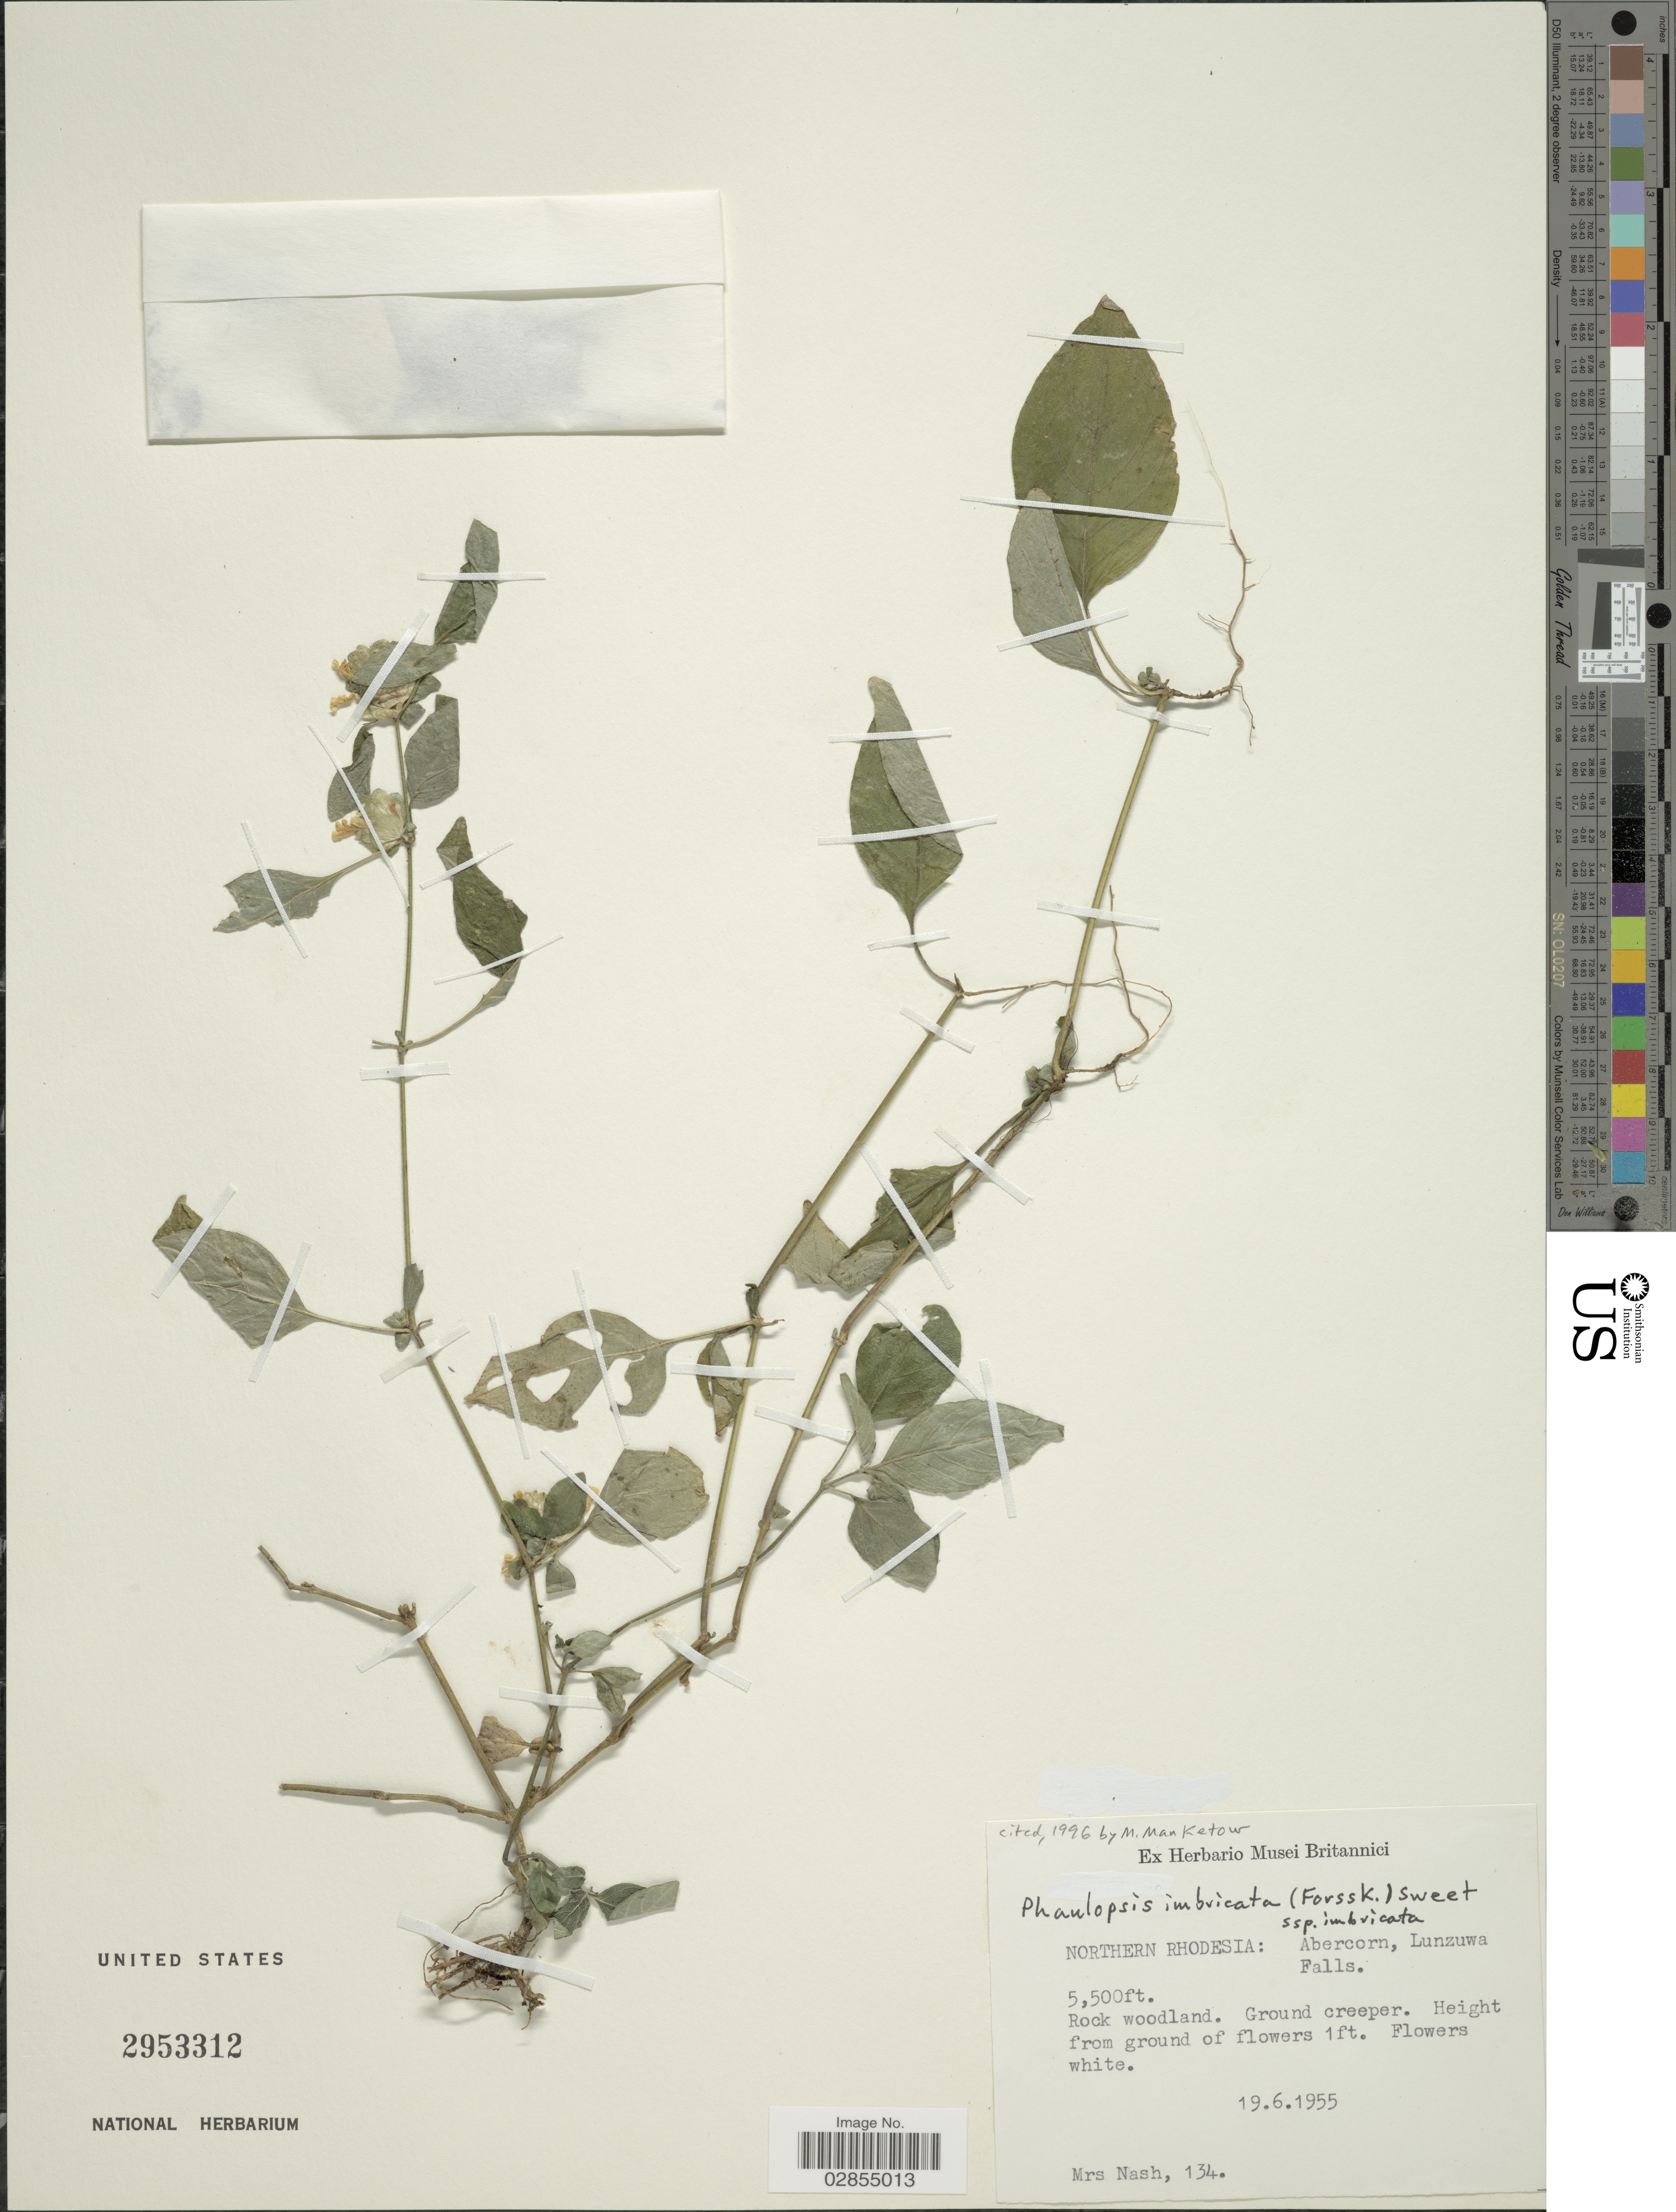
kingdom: Plantae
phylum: Tracheophyta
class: Magnoliopsida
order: Lamiales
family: Acanthaceae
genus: Phaulopsis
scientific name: Phaulopsis imbricata subsp. imbricata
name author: (Forssk.) Sweet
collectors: E. J. Nash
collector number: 134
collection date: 1955-06-19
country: Zambia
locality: Northern Rhodesia, Abercorn, Lunzuwa Falls.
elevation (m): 1676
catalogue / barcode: US 2953312